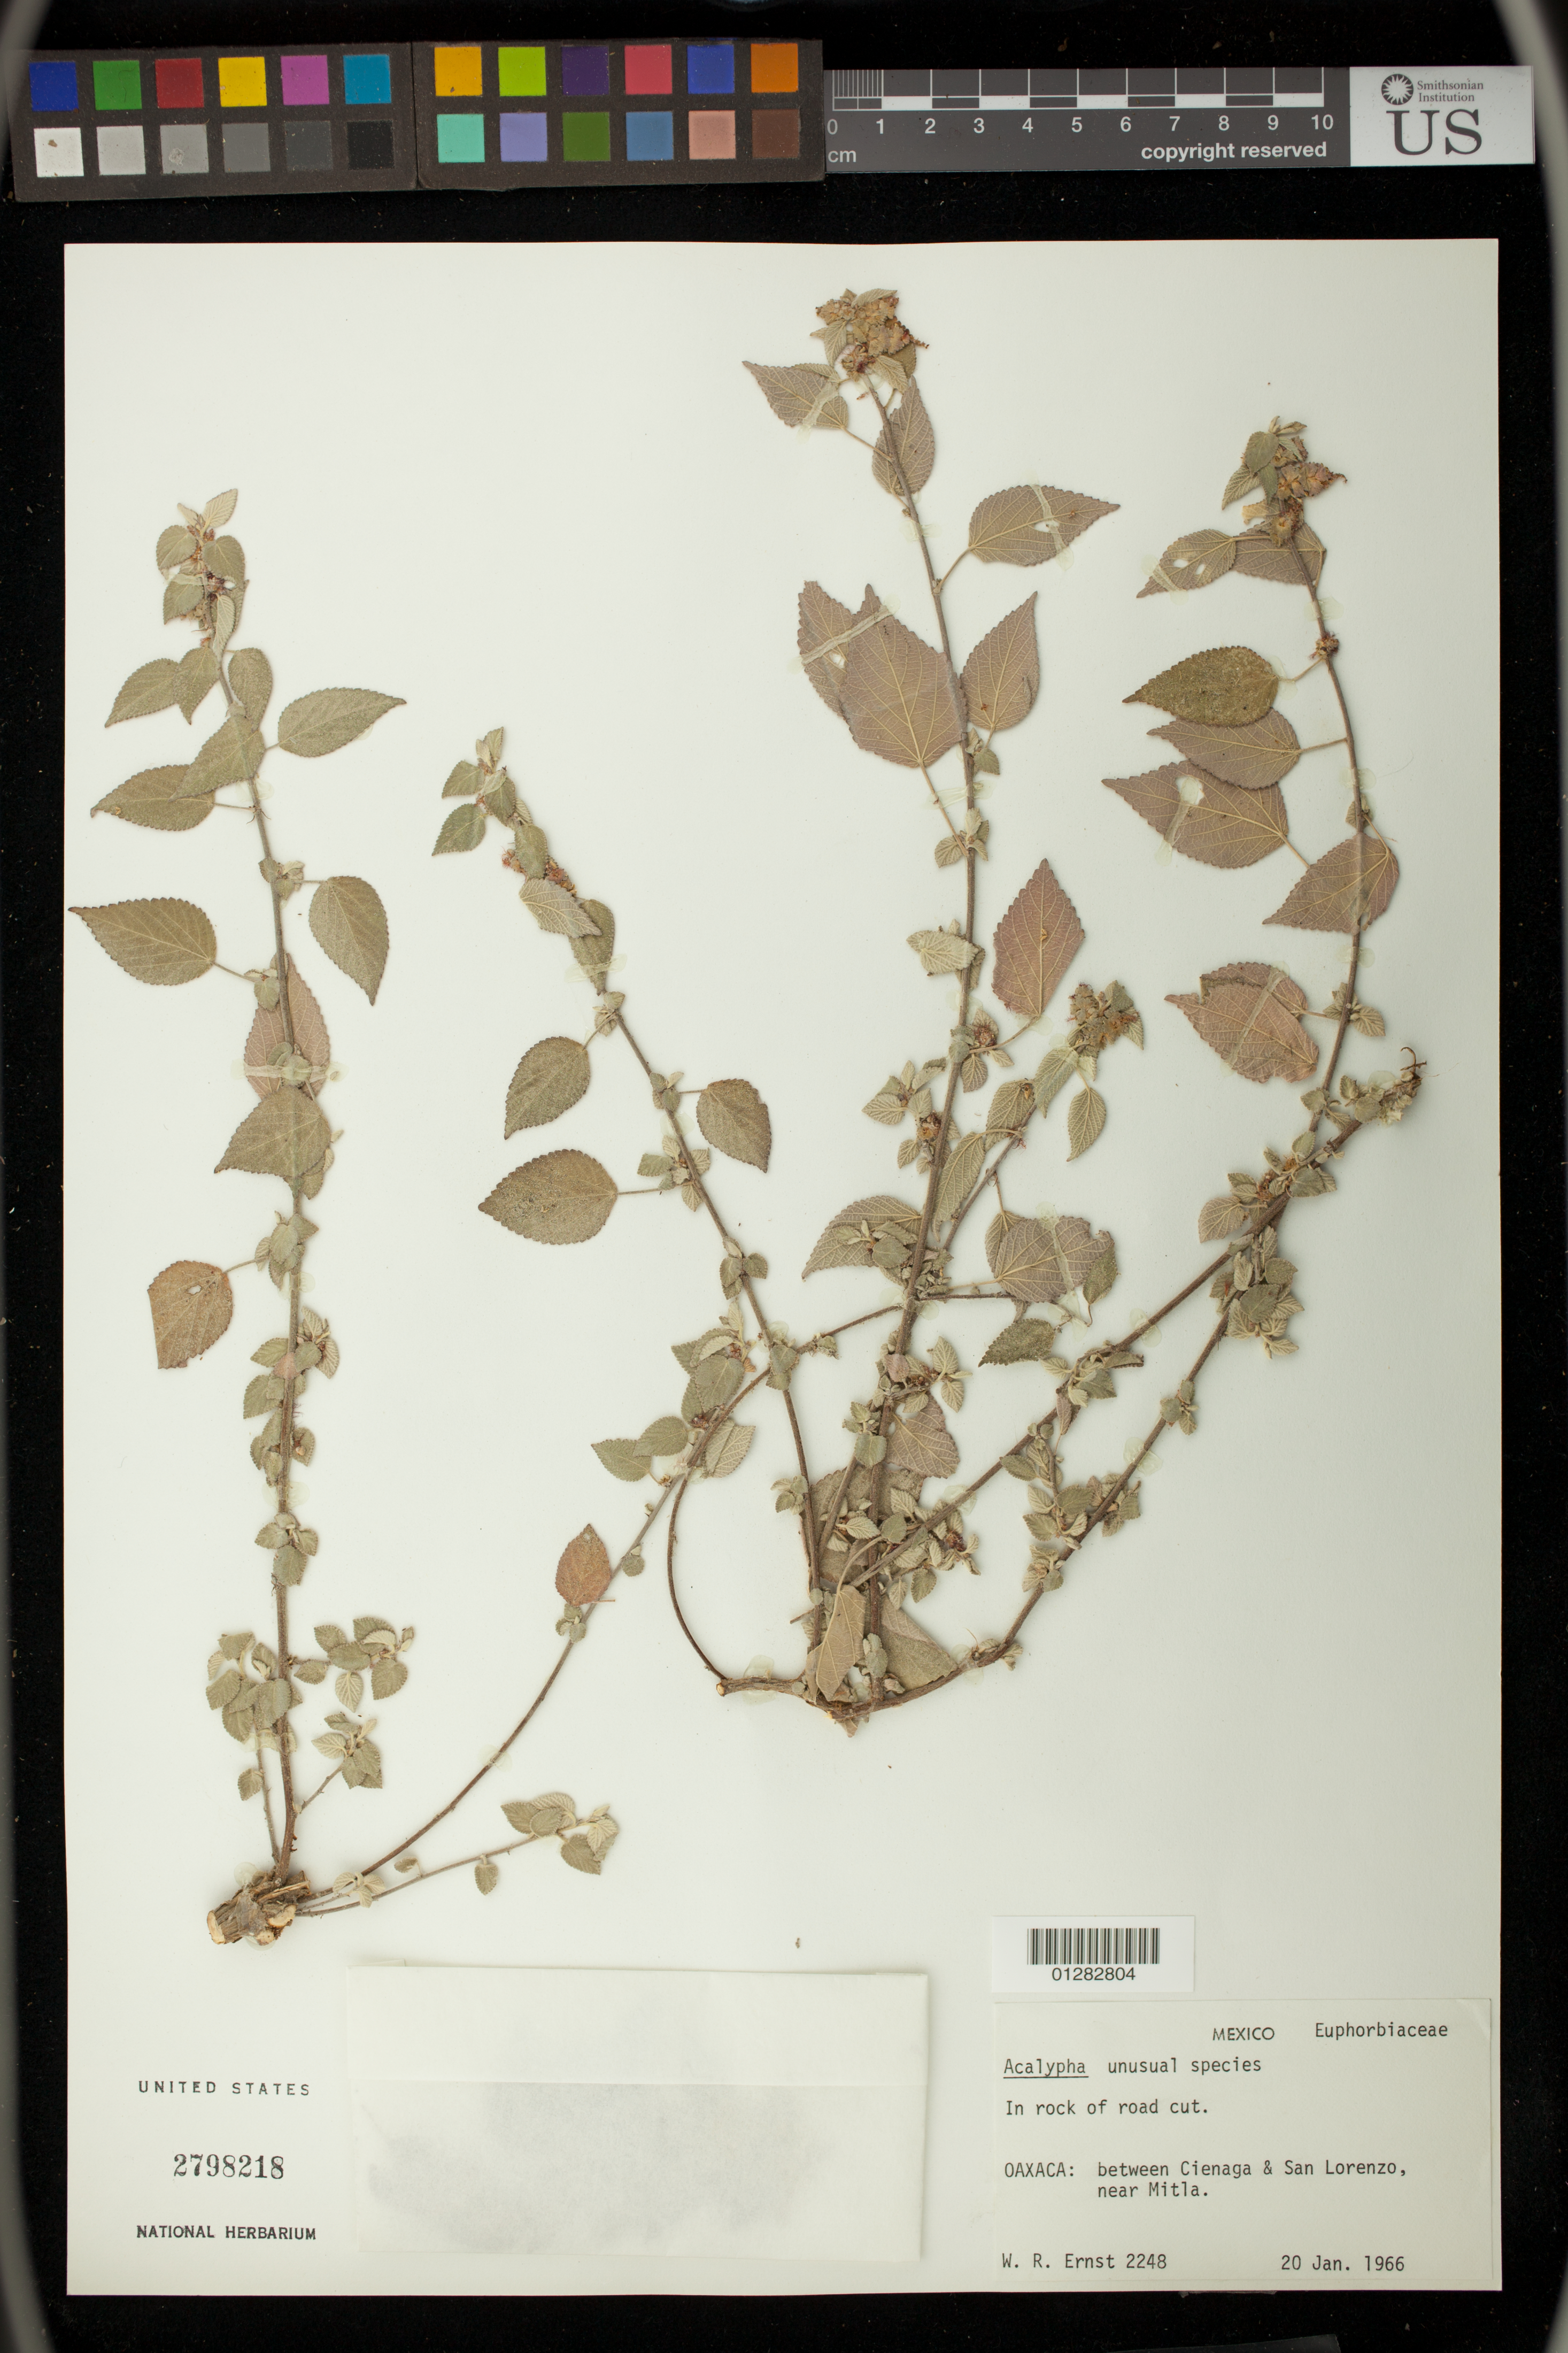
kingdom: Plantae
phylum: Tracheophyta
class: Magnoliopsida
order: Malpighiales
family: Euphorbiaceae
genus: Acalypha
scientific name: Acalypha sp.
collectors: W. R. Ernst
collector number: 2248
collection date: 1966-01-20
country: Mexico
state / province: Oaxaca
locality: between Cienaga & San Lorenzo near Mitla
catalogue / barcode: US 2798218